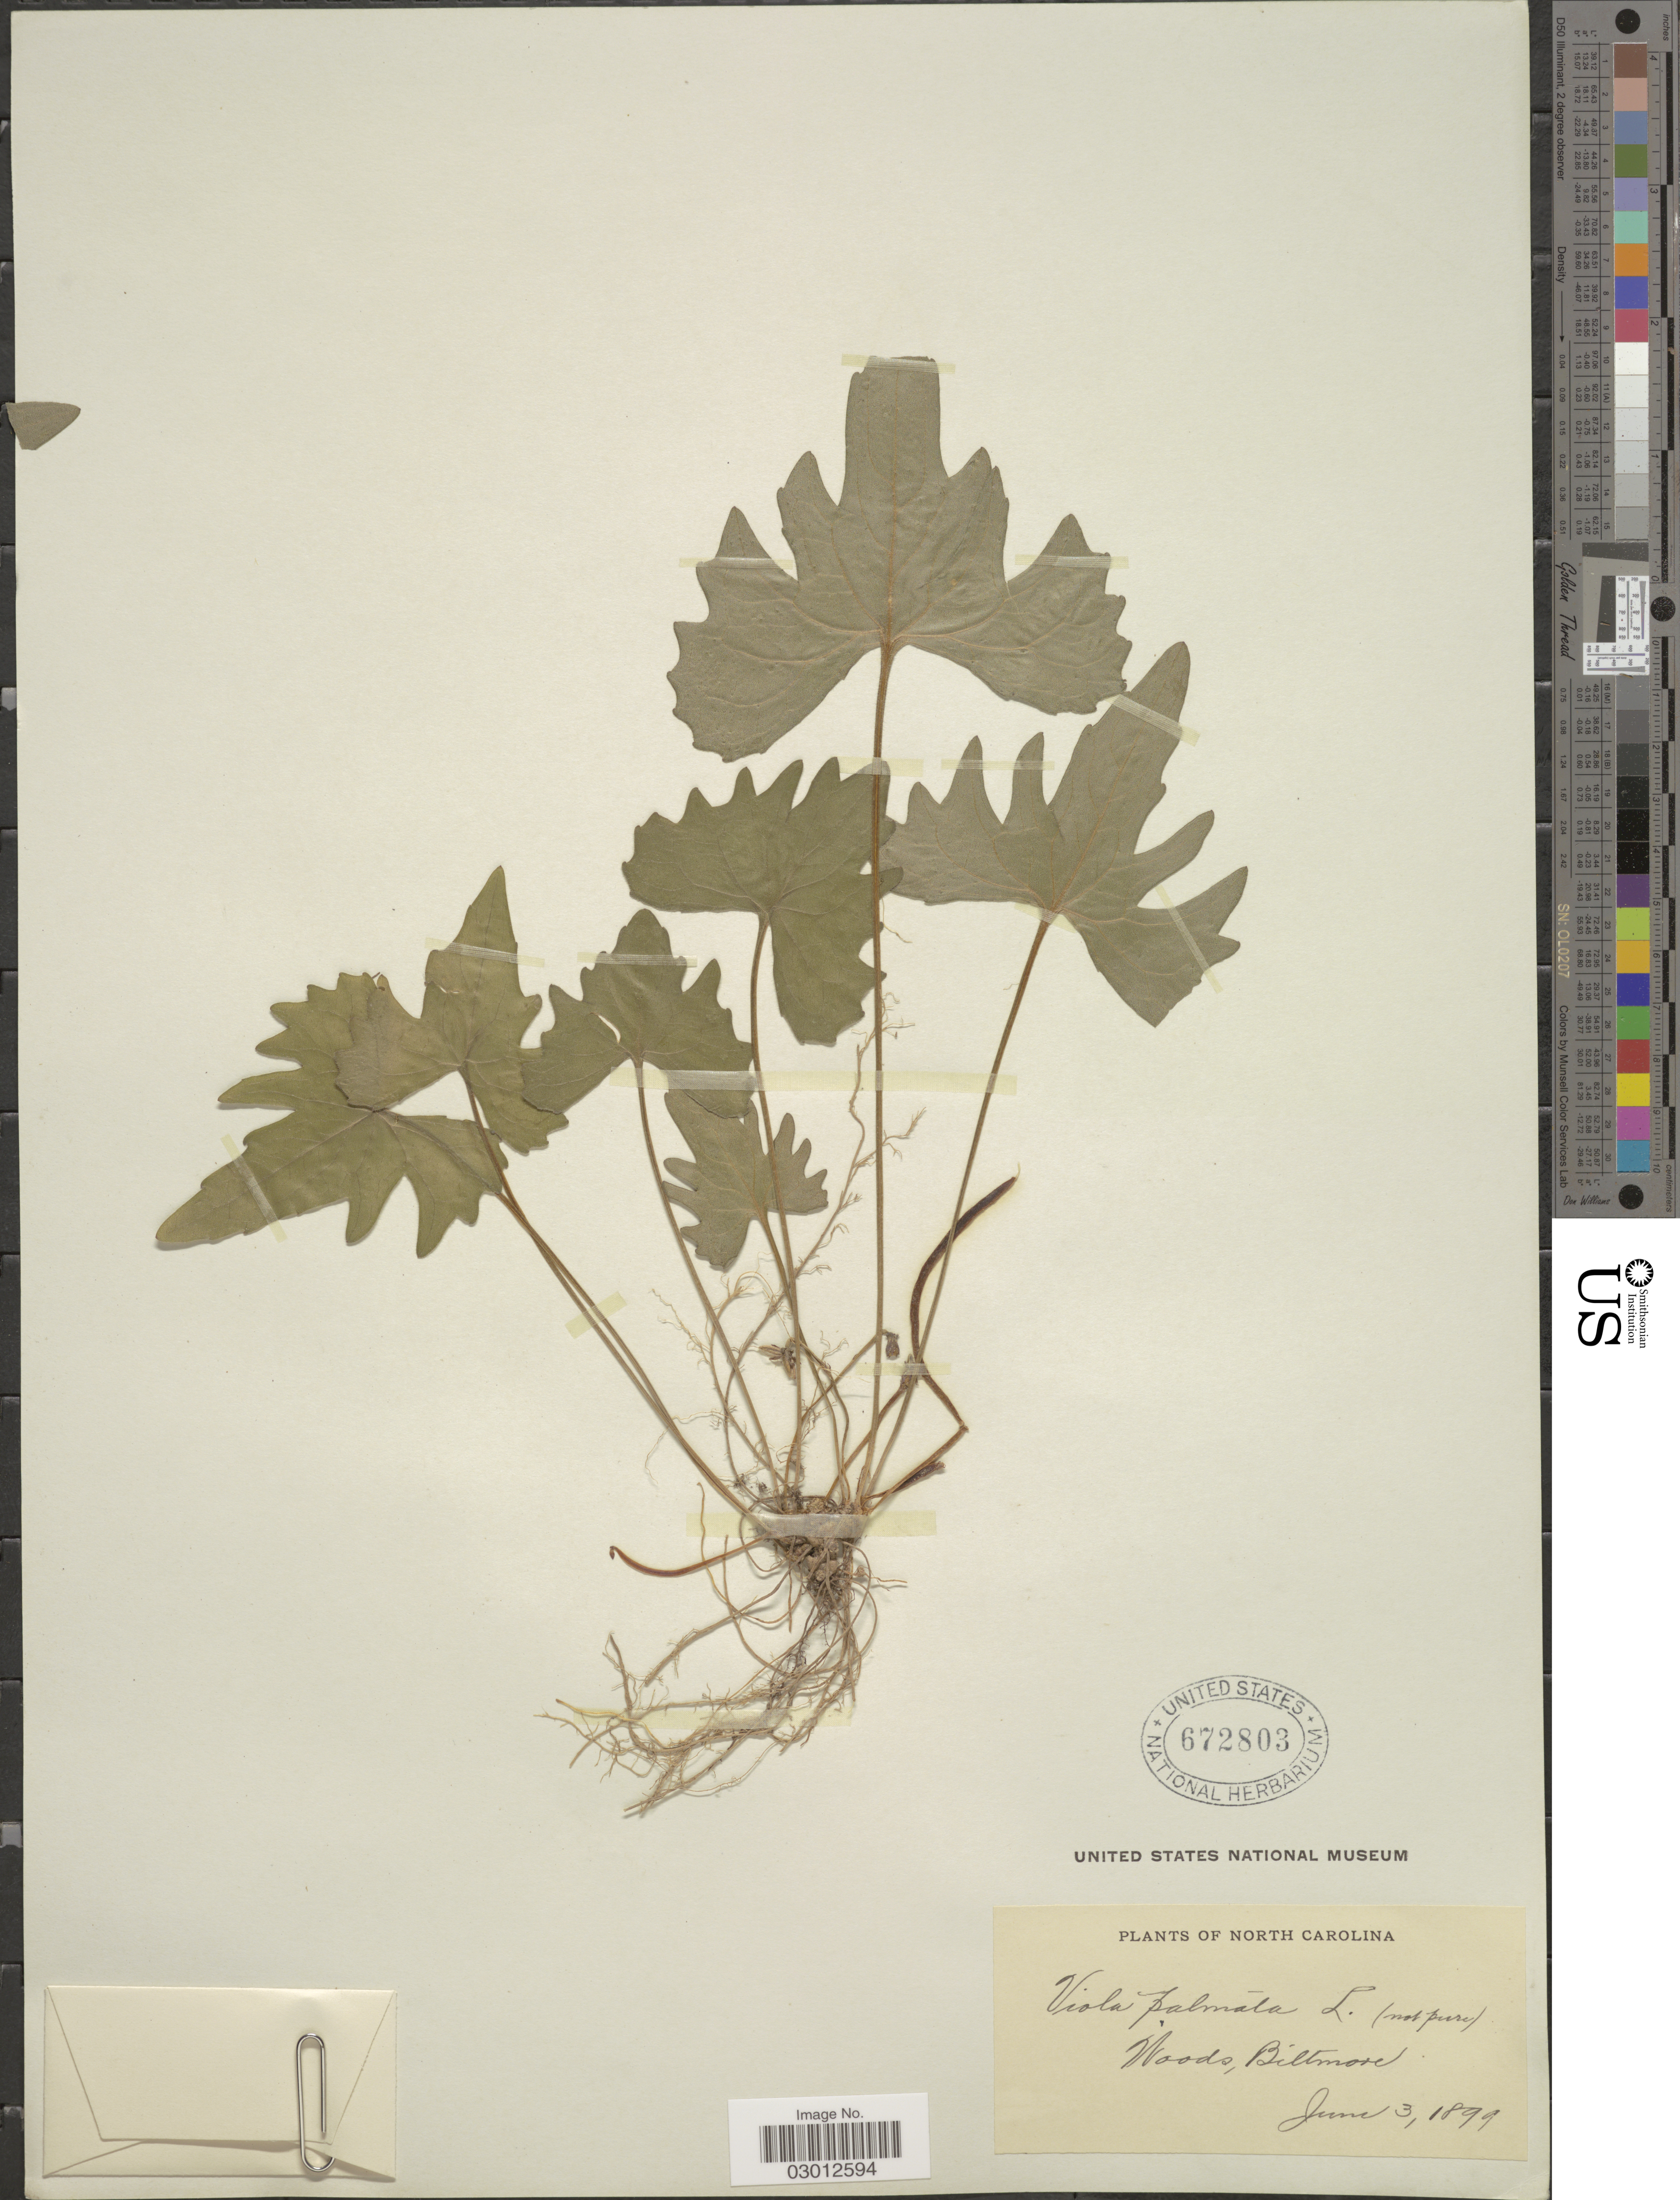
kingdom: Plantae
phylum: Tracheophyta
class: Magnoliopsida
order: Malpighiales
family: Violaceae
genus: Viola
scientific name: Viola palmata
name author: L.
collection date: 1899-06-03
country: United States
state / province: North Carolina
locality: Woods, Biltmore.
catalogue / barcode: US 672803